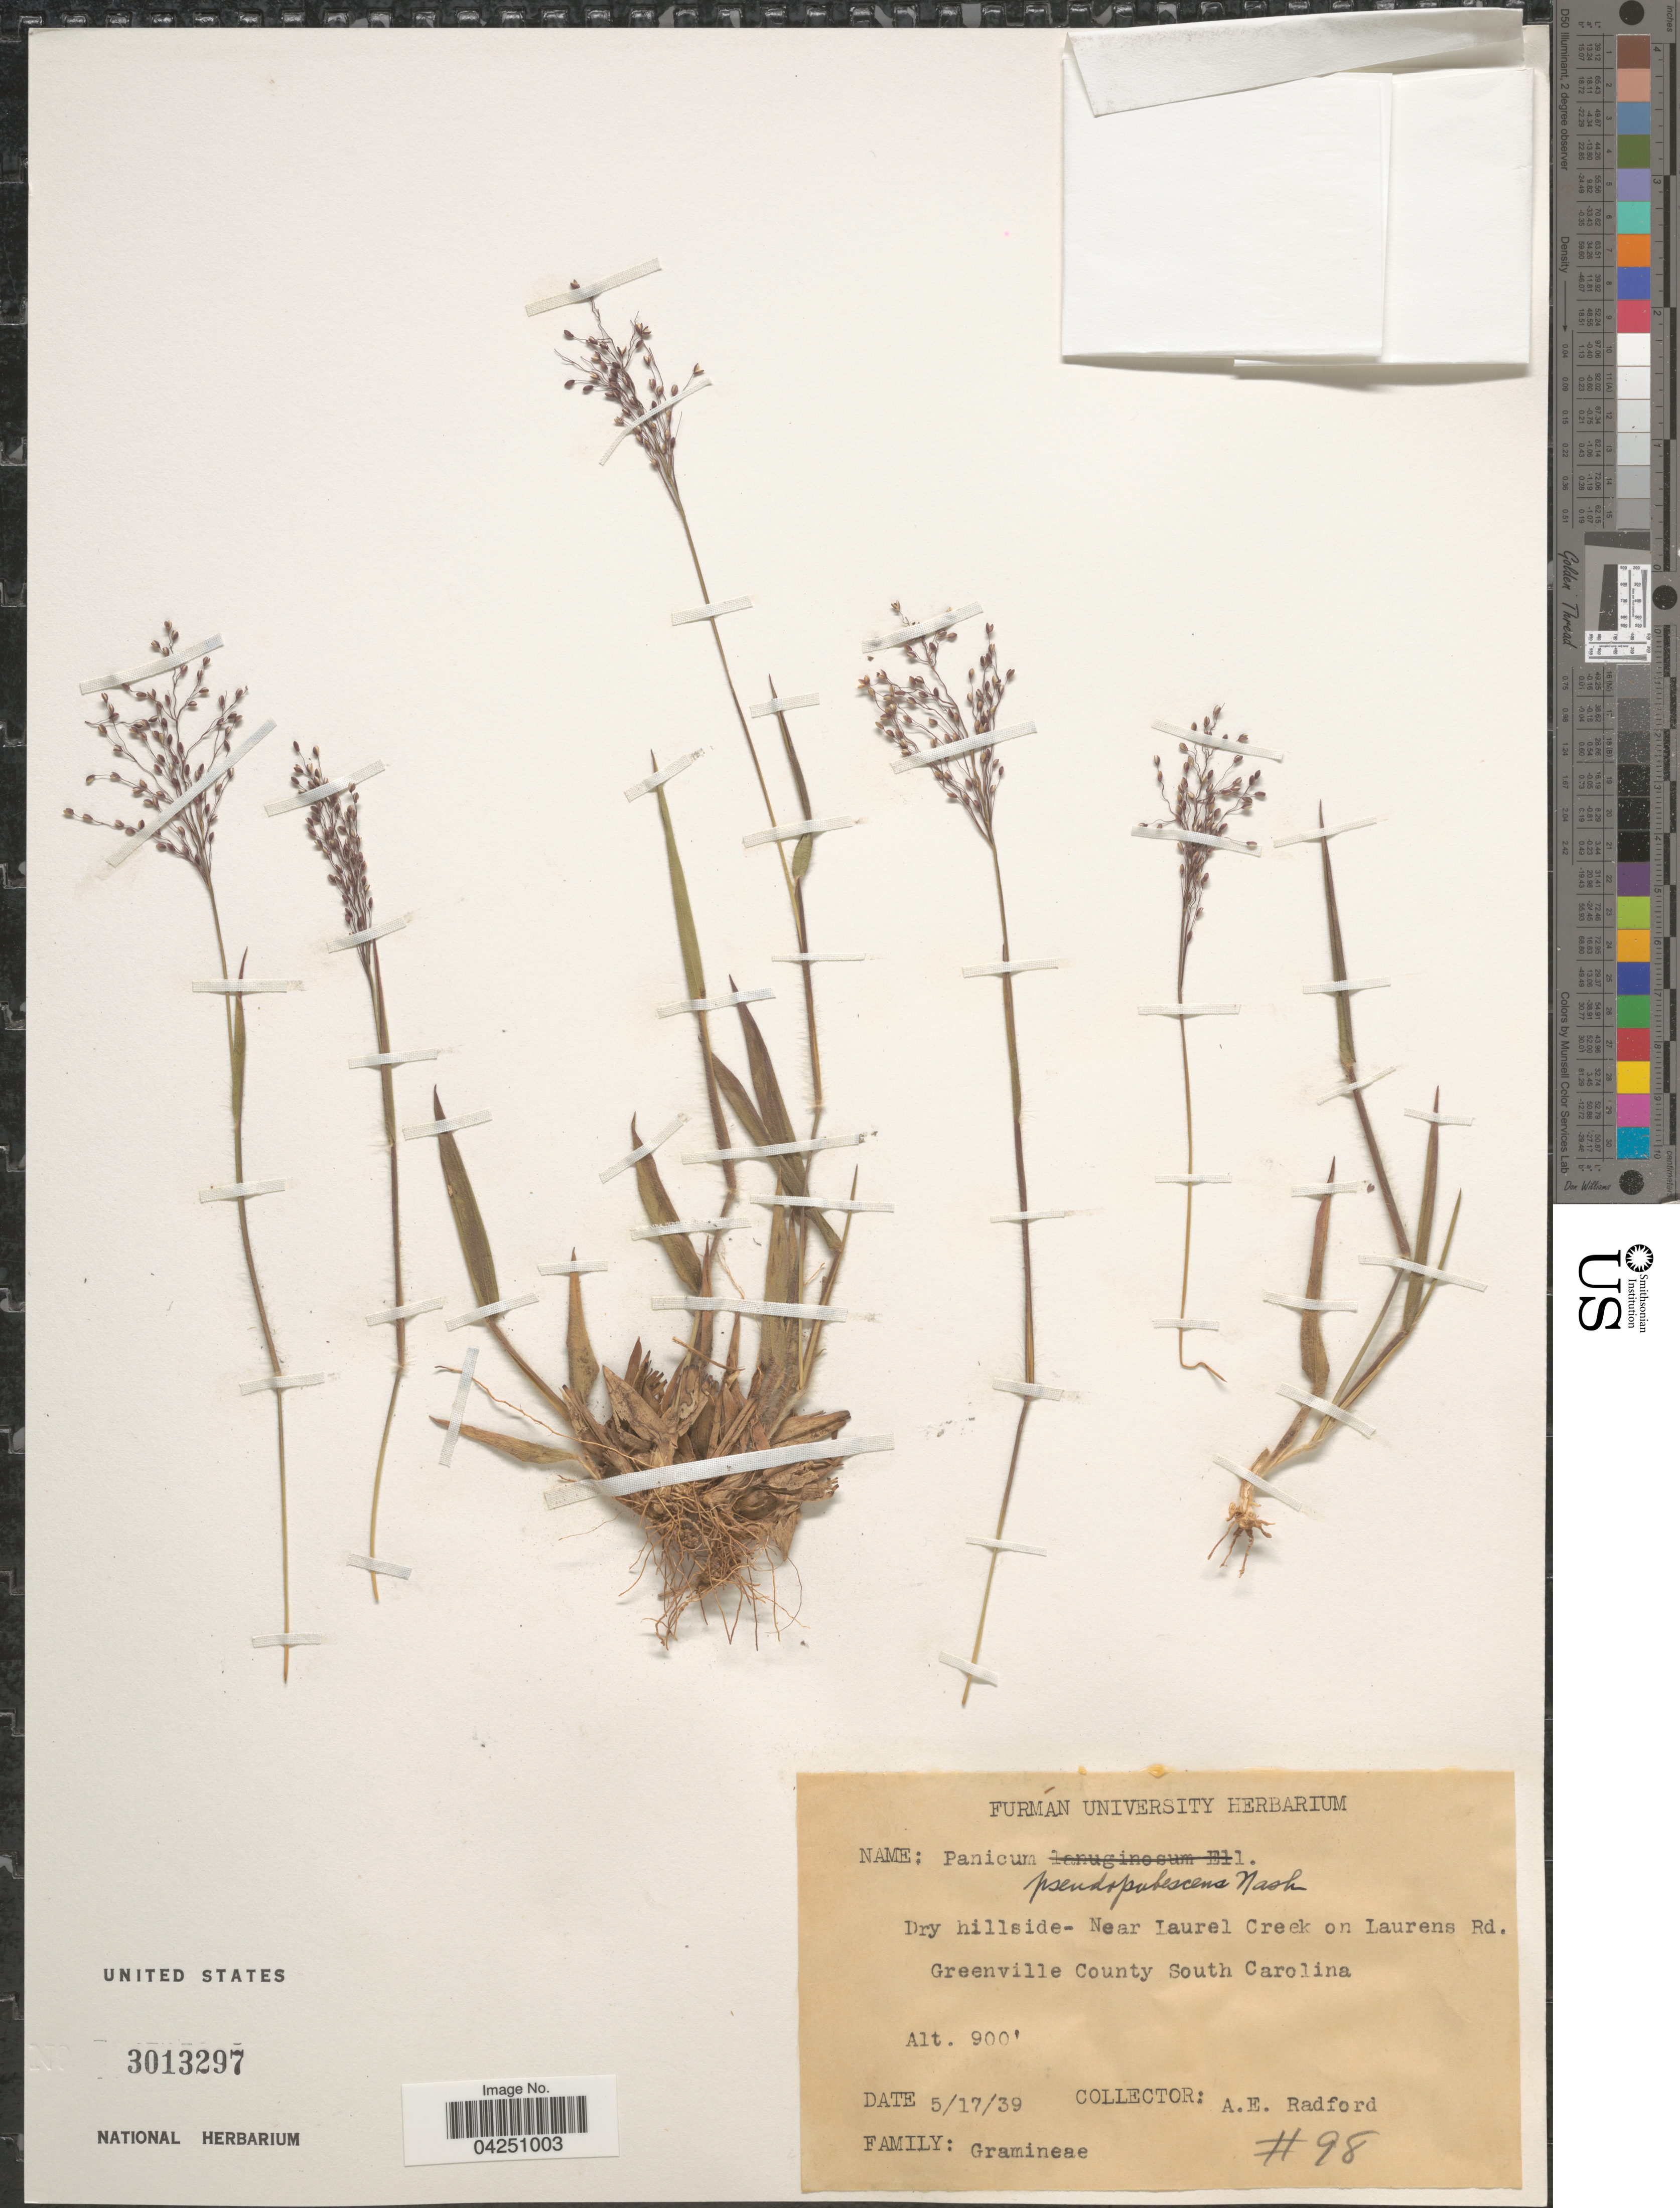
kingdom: Plantae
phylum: Tracheophyta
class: Liliopsida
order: Poales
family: Poaceae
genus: Dichanthelium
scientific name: Dichanthelium acuminatum var. acuminatum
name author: (Sw.) Gould & C.A. Clark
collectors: A. E. Radford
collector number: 98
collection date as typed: Transcribed d/m/y: 17/5/39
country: United States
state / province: South Carolina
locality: Near Laurel Creek om Laurens Rd. Greenville County.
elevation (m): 274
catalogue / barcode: US 3013297